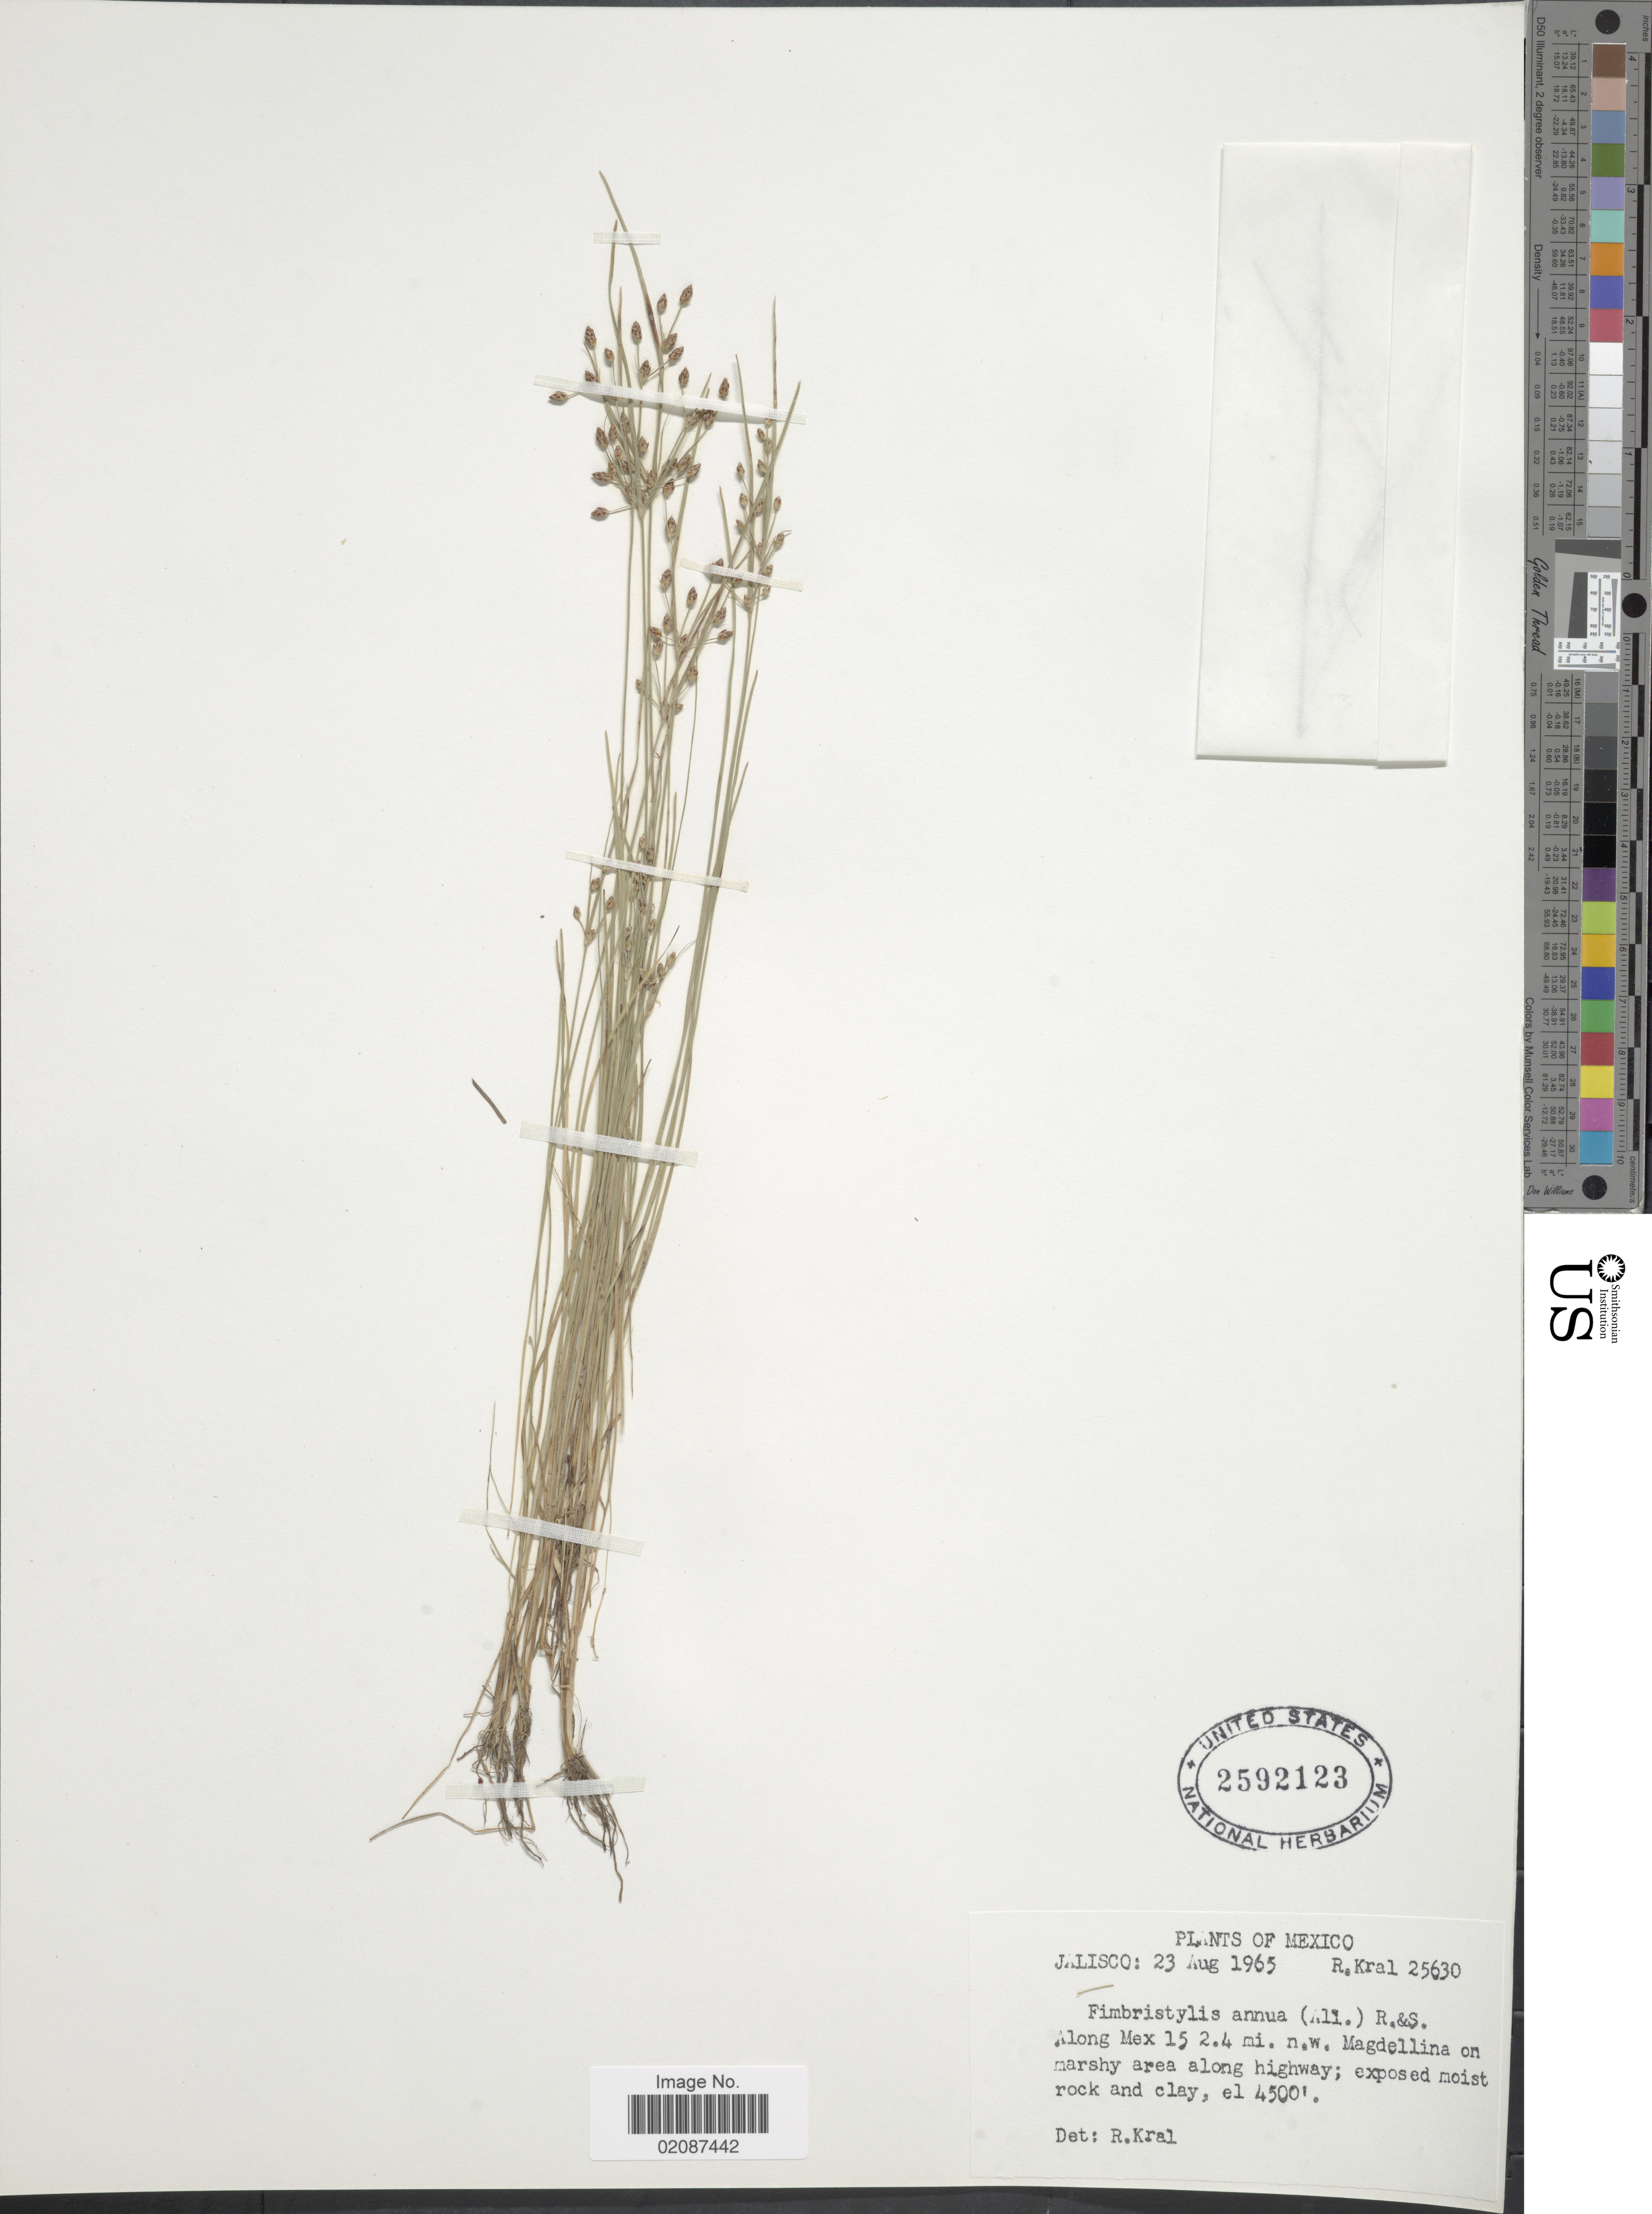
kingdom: Plantae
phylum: Tracheophyta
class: Liliopsida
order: Poales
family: Cyperaceae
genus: Fimbristylis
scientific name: Fimbristylis annua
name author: (All.) Roem. & Schult.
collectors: R. Kral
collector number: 25630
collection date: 1965-08-23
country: Mexico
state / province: Jalisco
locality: Jalisco, Along Mex 15, 2.4 mi. n.w. Magdellina on marshy area along highway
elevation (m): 1372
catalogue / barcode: US 2592123